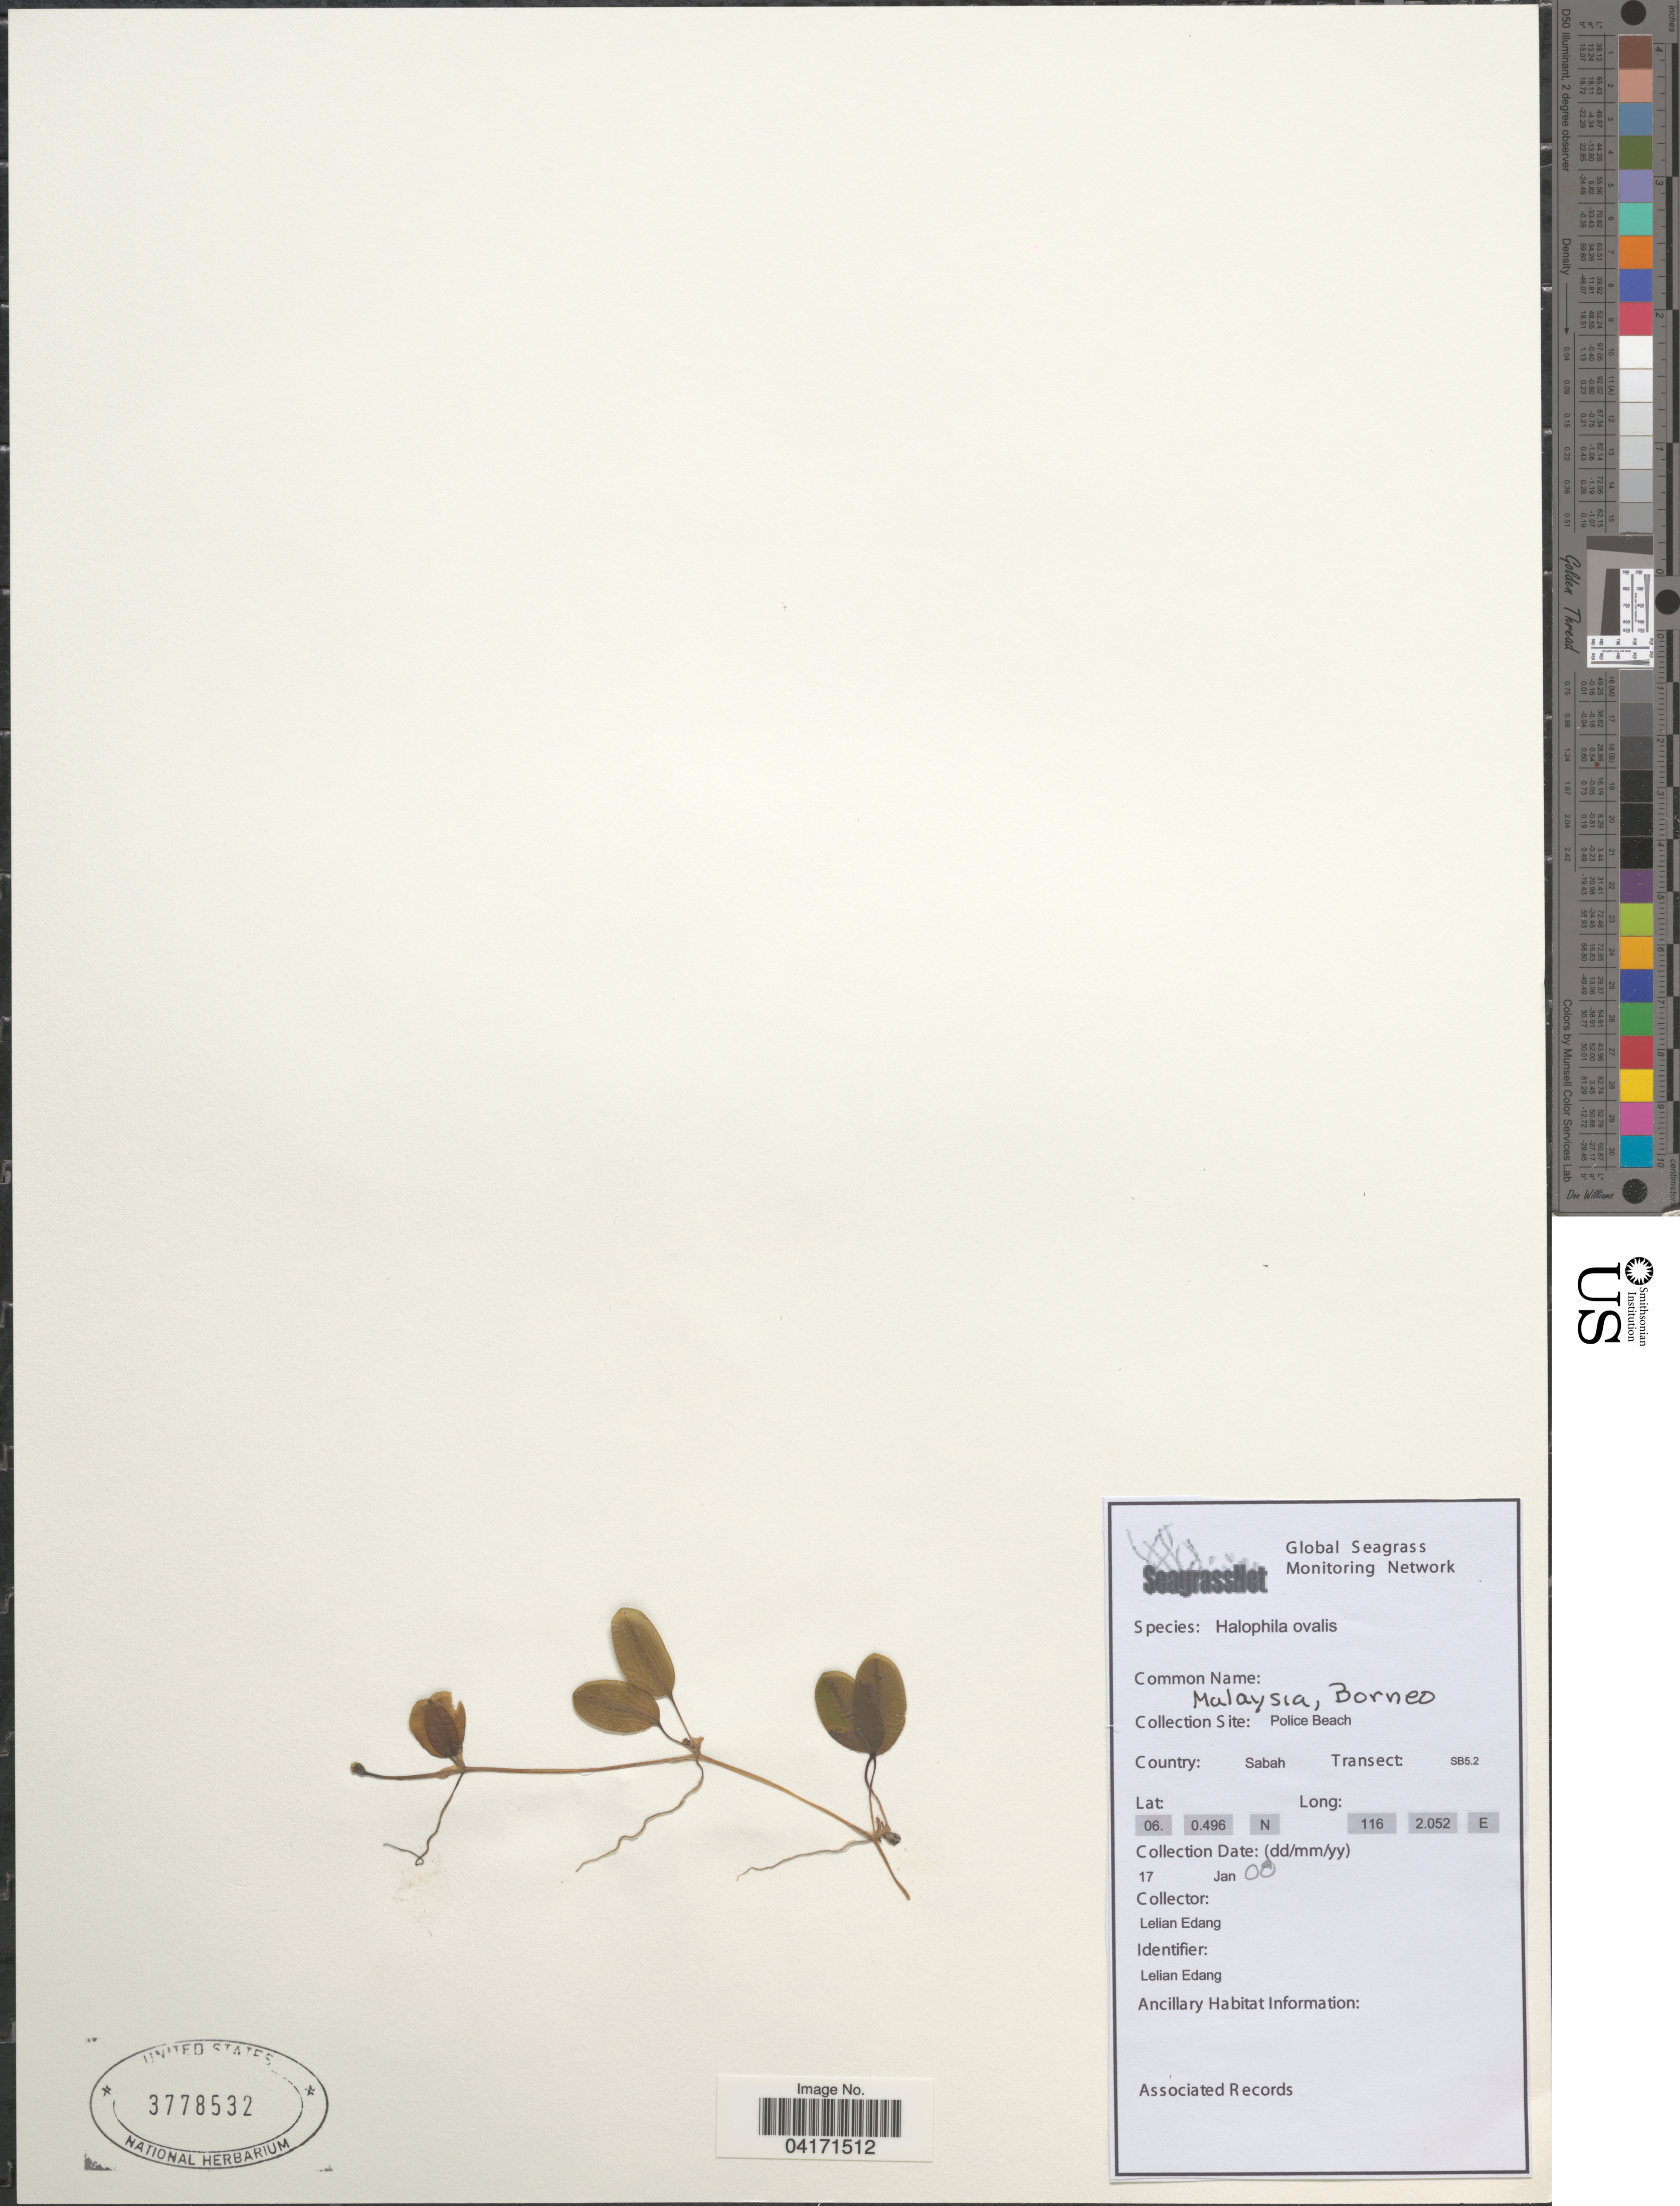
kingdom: Plantae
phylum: Tracheophyta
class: Liliopsida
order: Alismatales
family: Hydrocharitaceae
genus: Halophila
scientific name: Halophila ovalis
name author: (R. Br.) Hook. f.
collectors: L. Edang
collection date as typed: Transcribed d/m/y: 17/1/8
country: Malaysia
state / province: Sabah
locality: Borneo. Police Beach. Transect: SB5.2.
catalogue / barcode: US 3778532